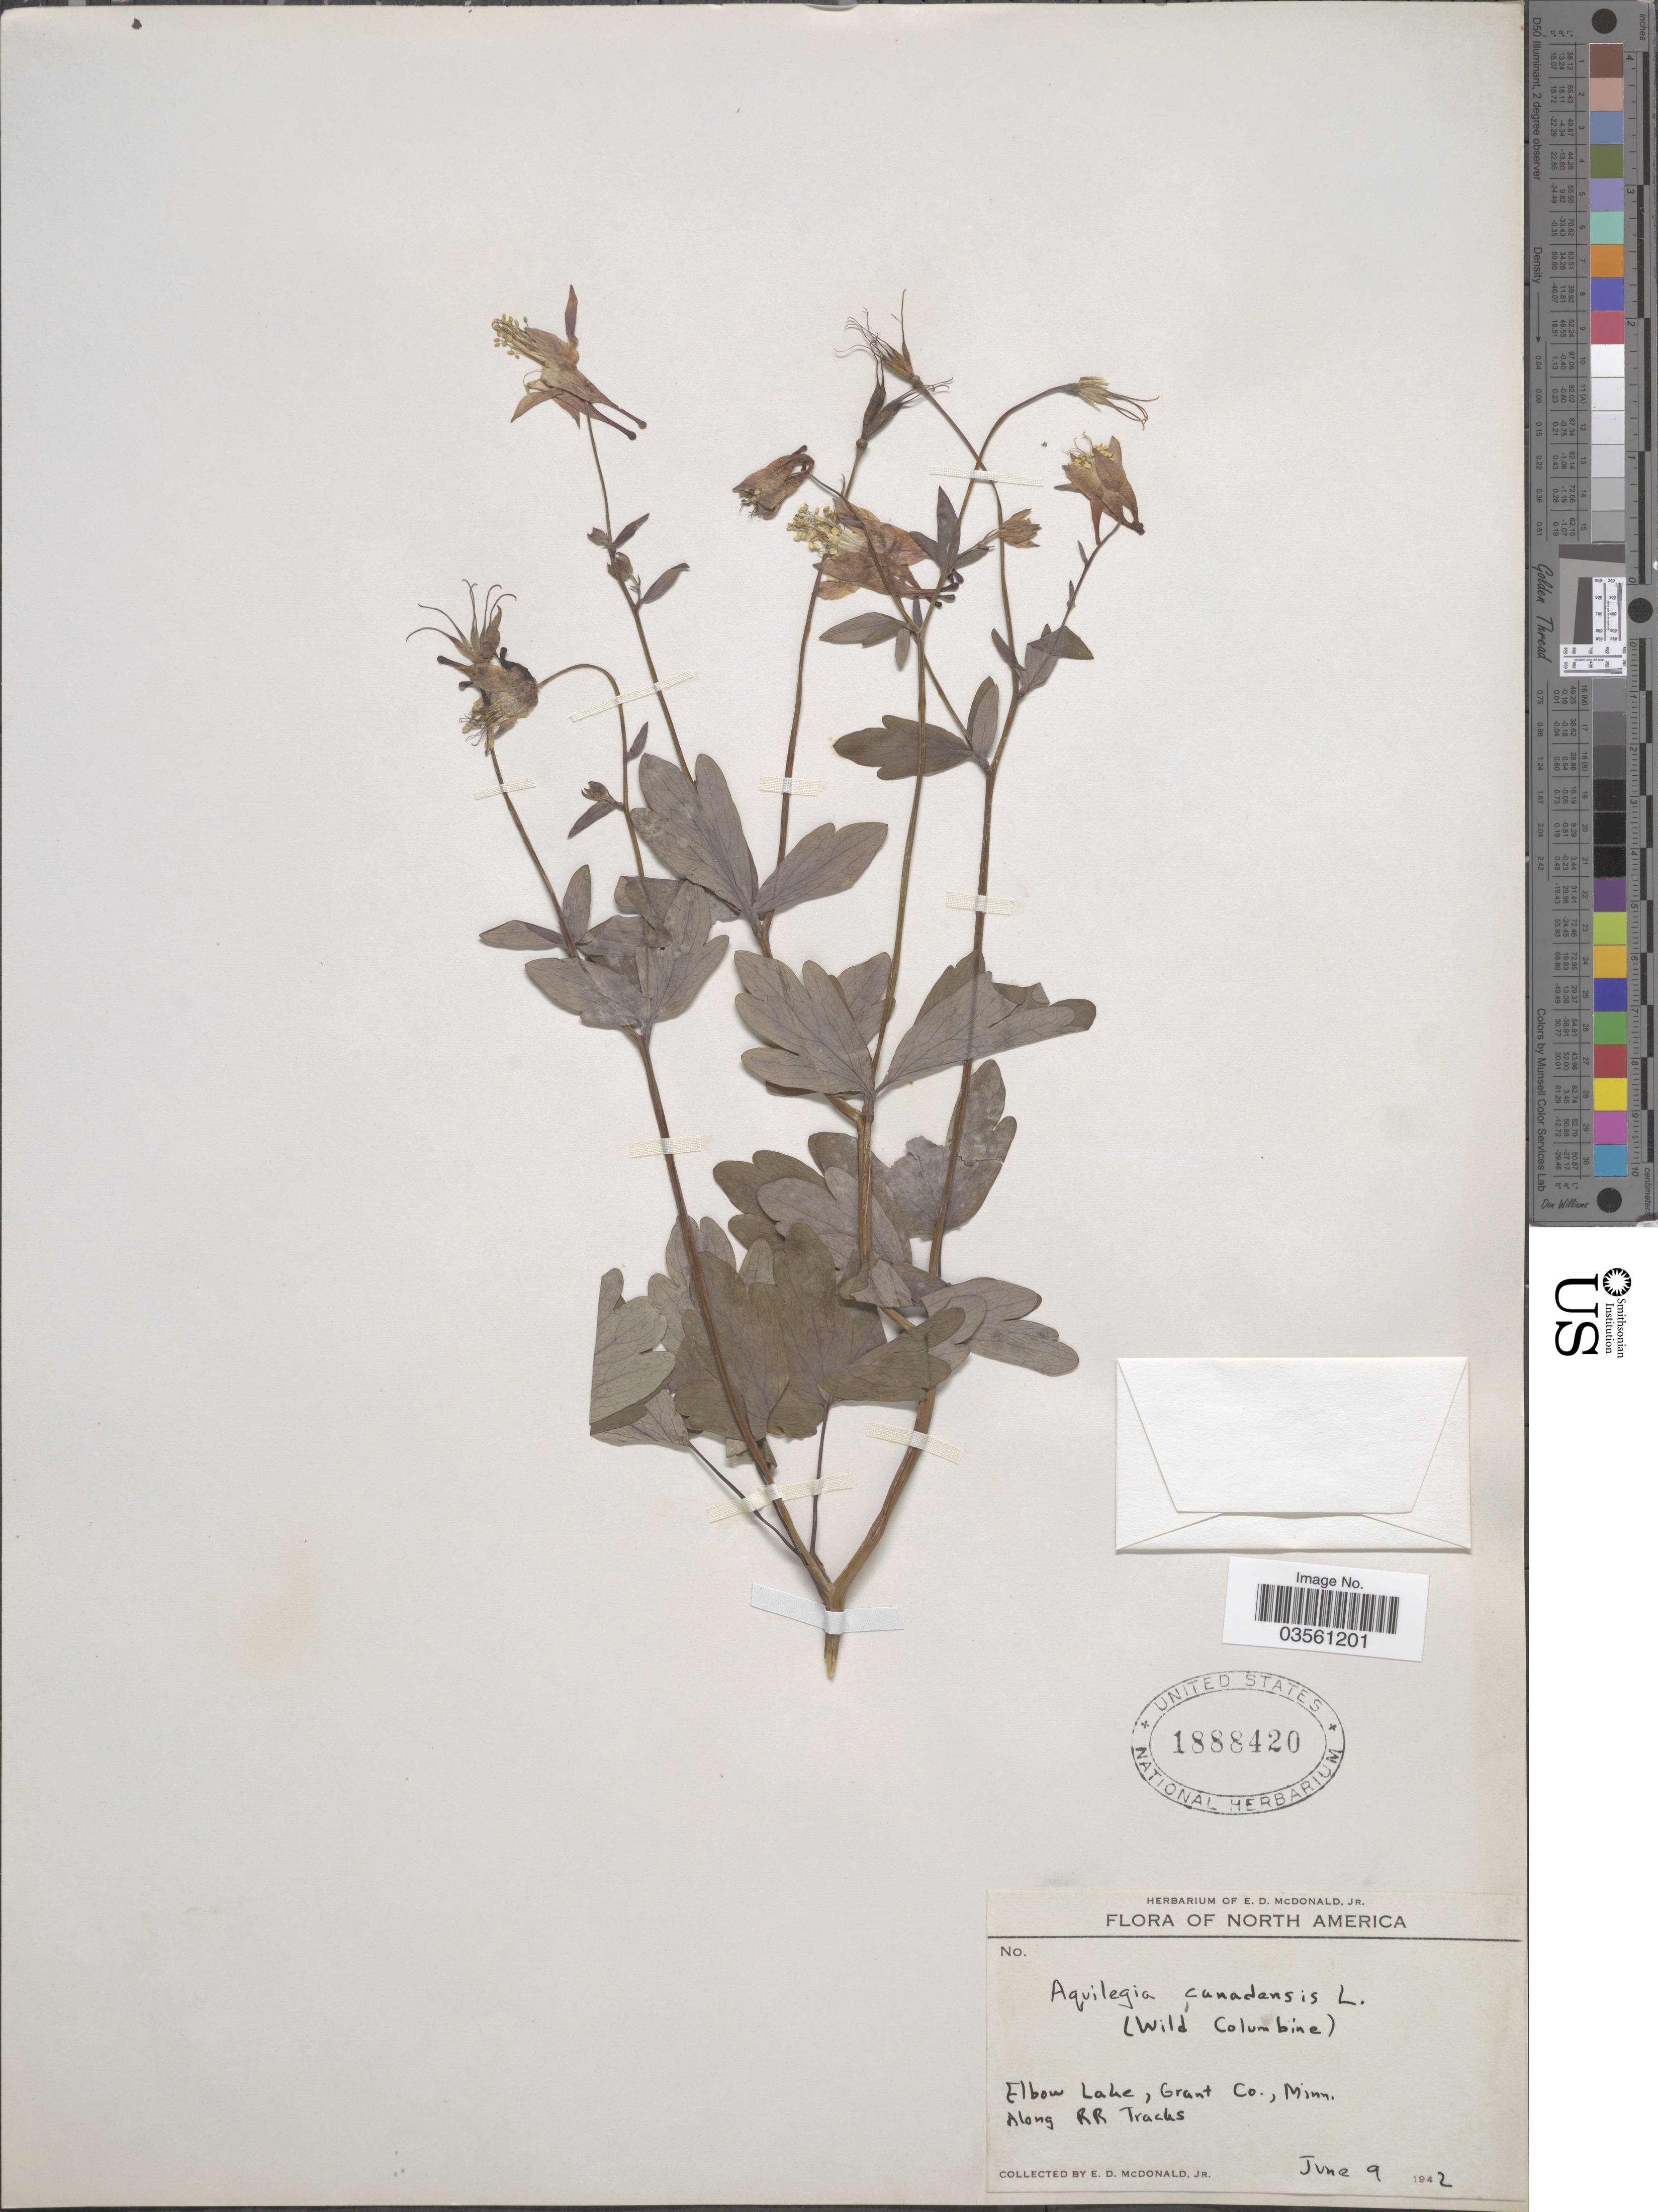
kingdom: Plantae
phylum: Tracheophyta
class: Magnoliopsida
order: Ranunculales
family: Ranunculaceae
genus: Aquilegia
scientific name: Aquilegia canadensis var. hybrida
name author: Hook.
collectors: E. D. McDonald Jr.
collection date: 1942-06-09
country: United States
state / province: Minnesota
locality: Elbow Lake, Grant Co. Along RR Tracks.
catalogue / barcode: US 1888420